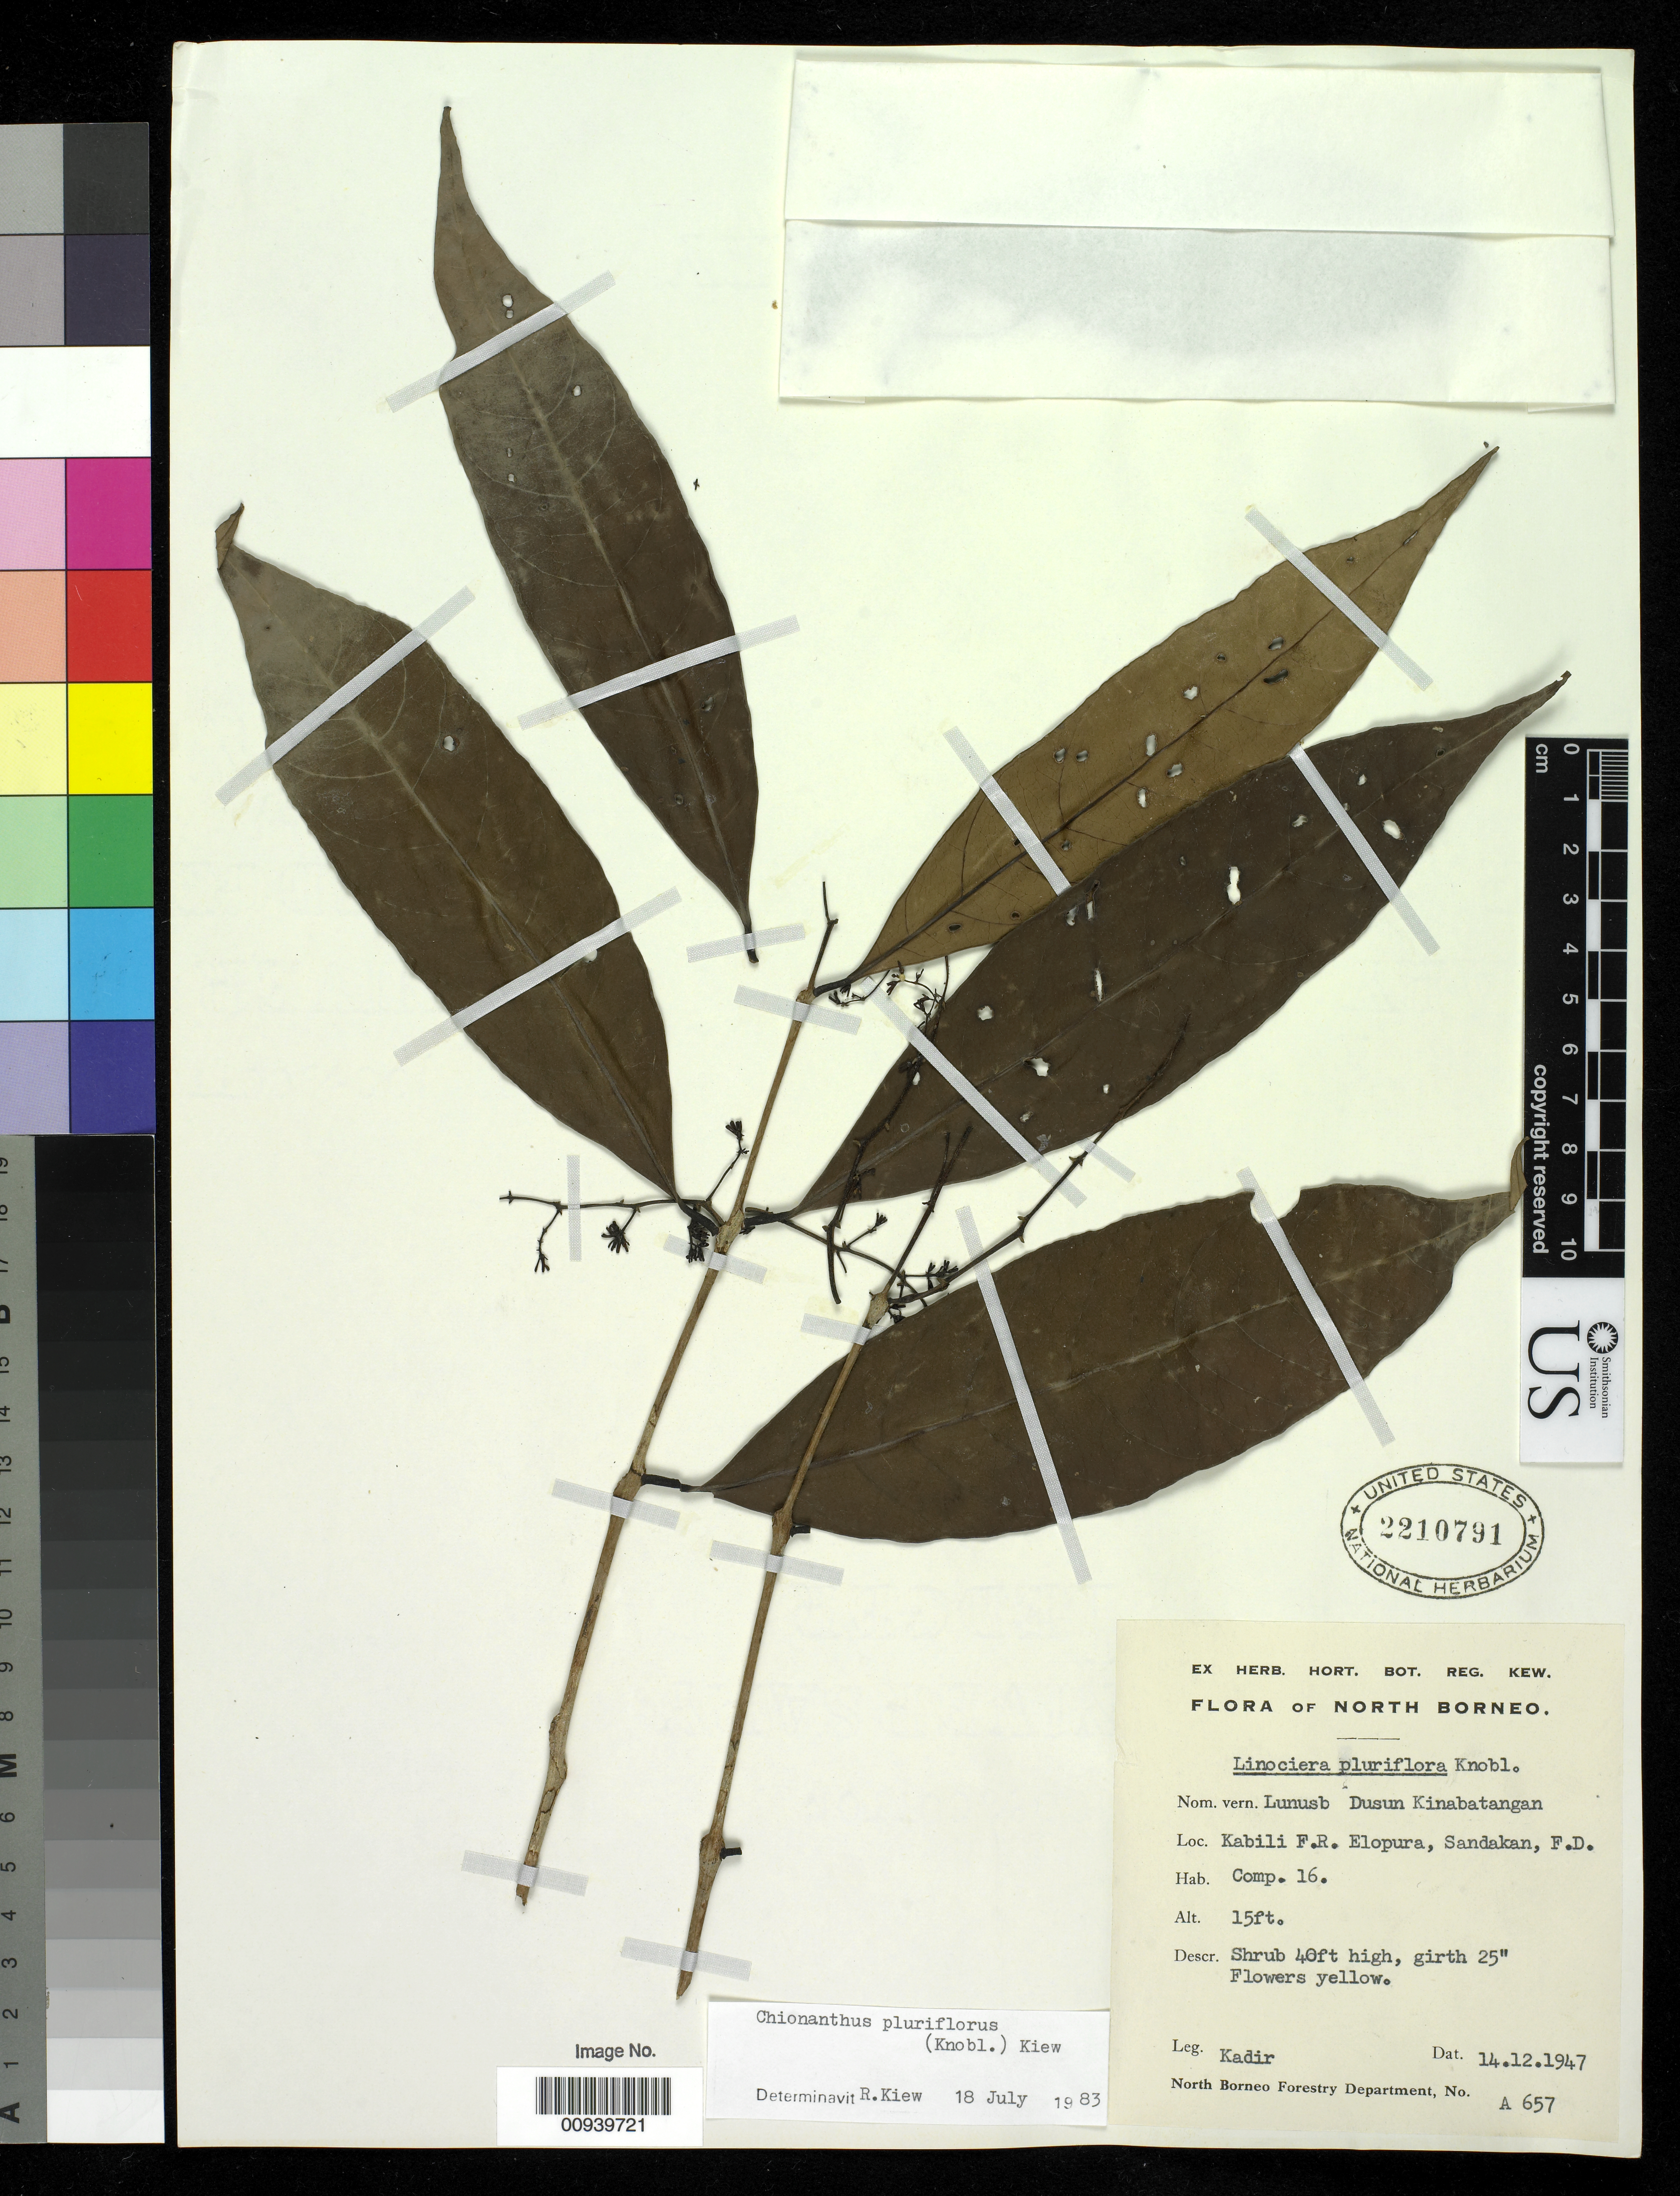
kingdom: Plantae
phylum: Tracheophyta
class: Magnoliopsida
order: Lamiales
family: Oleaceae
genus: Chionanthus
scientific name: Chionanthus pluriflorus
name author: (Knobl.) Kiew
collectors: Kadir Bin Abdul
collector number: A 657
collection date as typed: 14 Dec 1947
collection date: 1947-12-14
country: Malaysia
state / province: Sabah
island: Borneo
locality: Kabili F.R. Elopura, Sandakan, F.D.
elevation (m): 5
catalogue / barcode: US 2210791